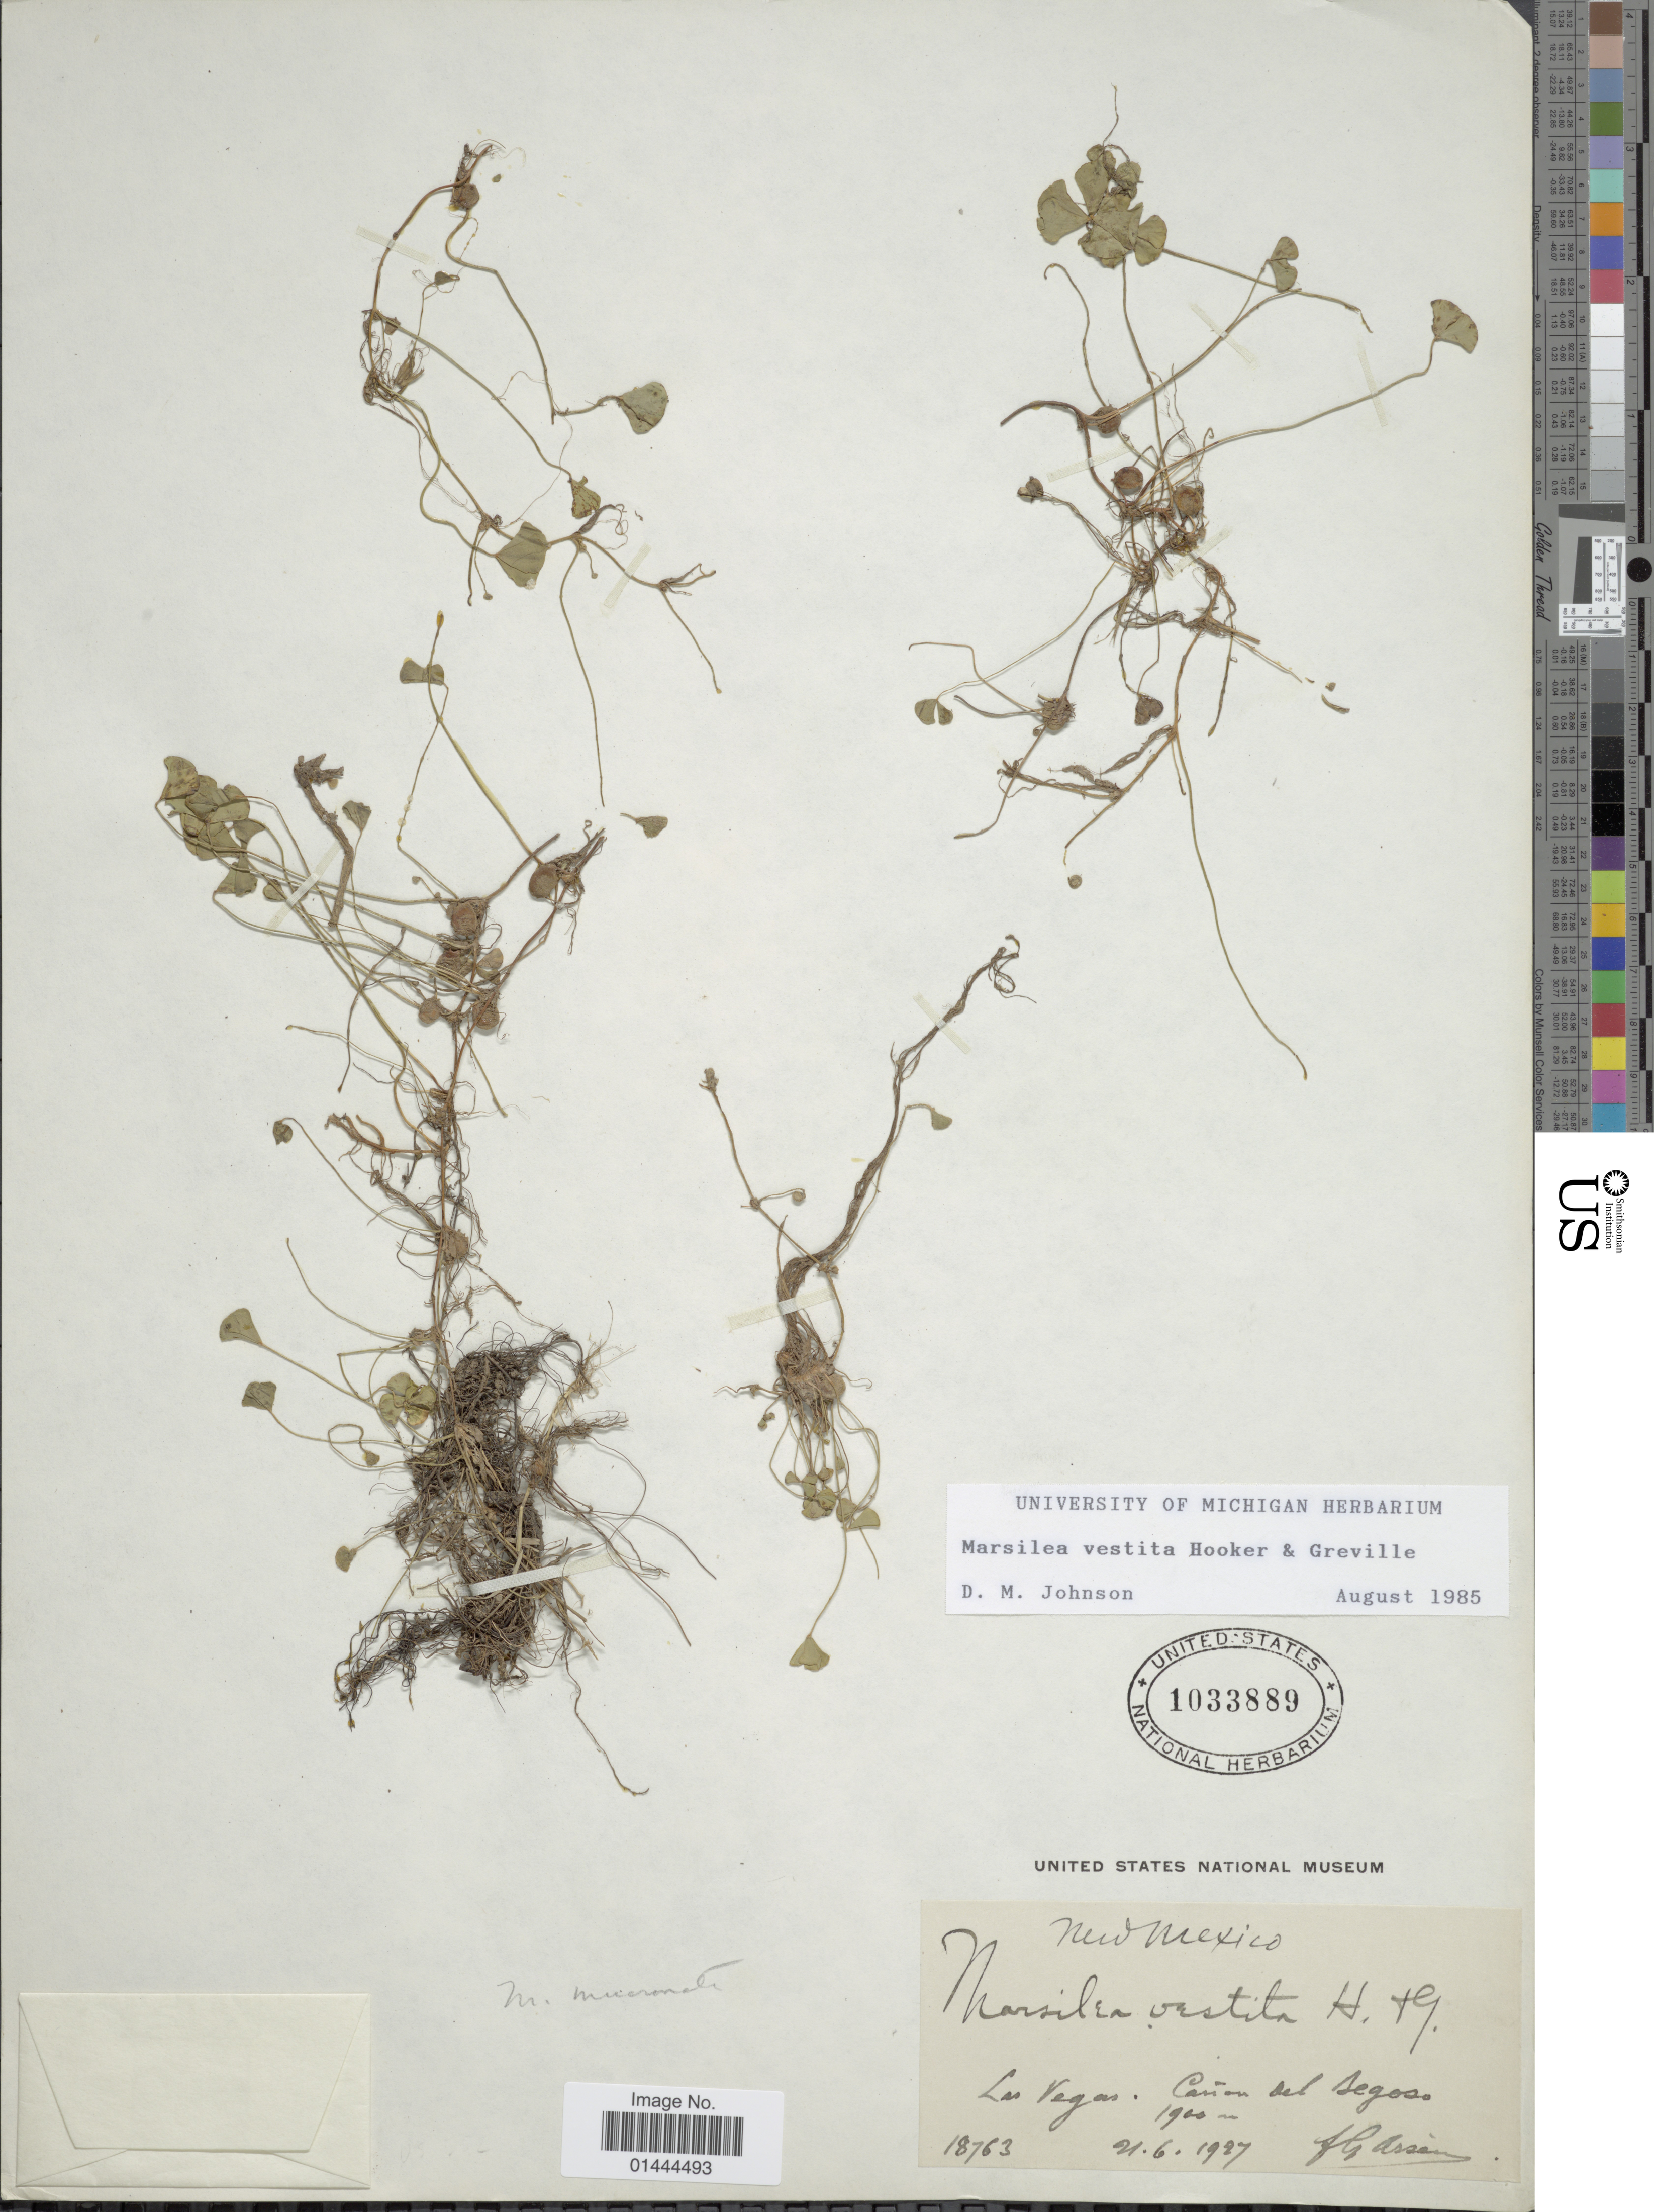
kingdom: Plantae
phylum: Tracheophyta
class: Polypodiopsida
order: Salviniales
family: Marsileaceae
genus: Marsilea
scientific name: Marsilea vestita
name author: Hook. & Grev.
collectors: Bro. G. Arsène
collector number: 18763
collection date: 1927-06-21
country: United States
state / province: New Mexico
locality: Las Vegas, Canon del Begoso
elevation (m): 1900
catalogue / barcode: US 1033889